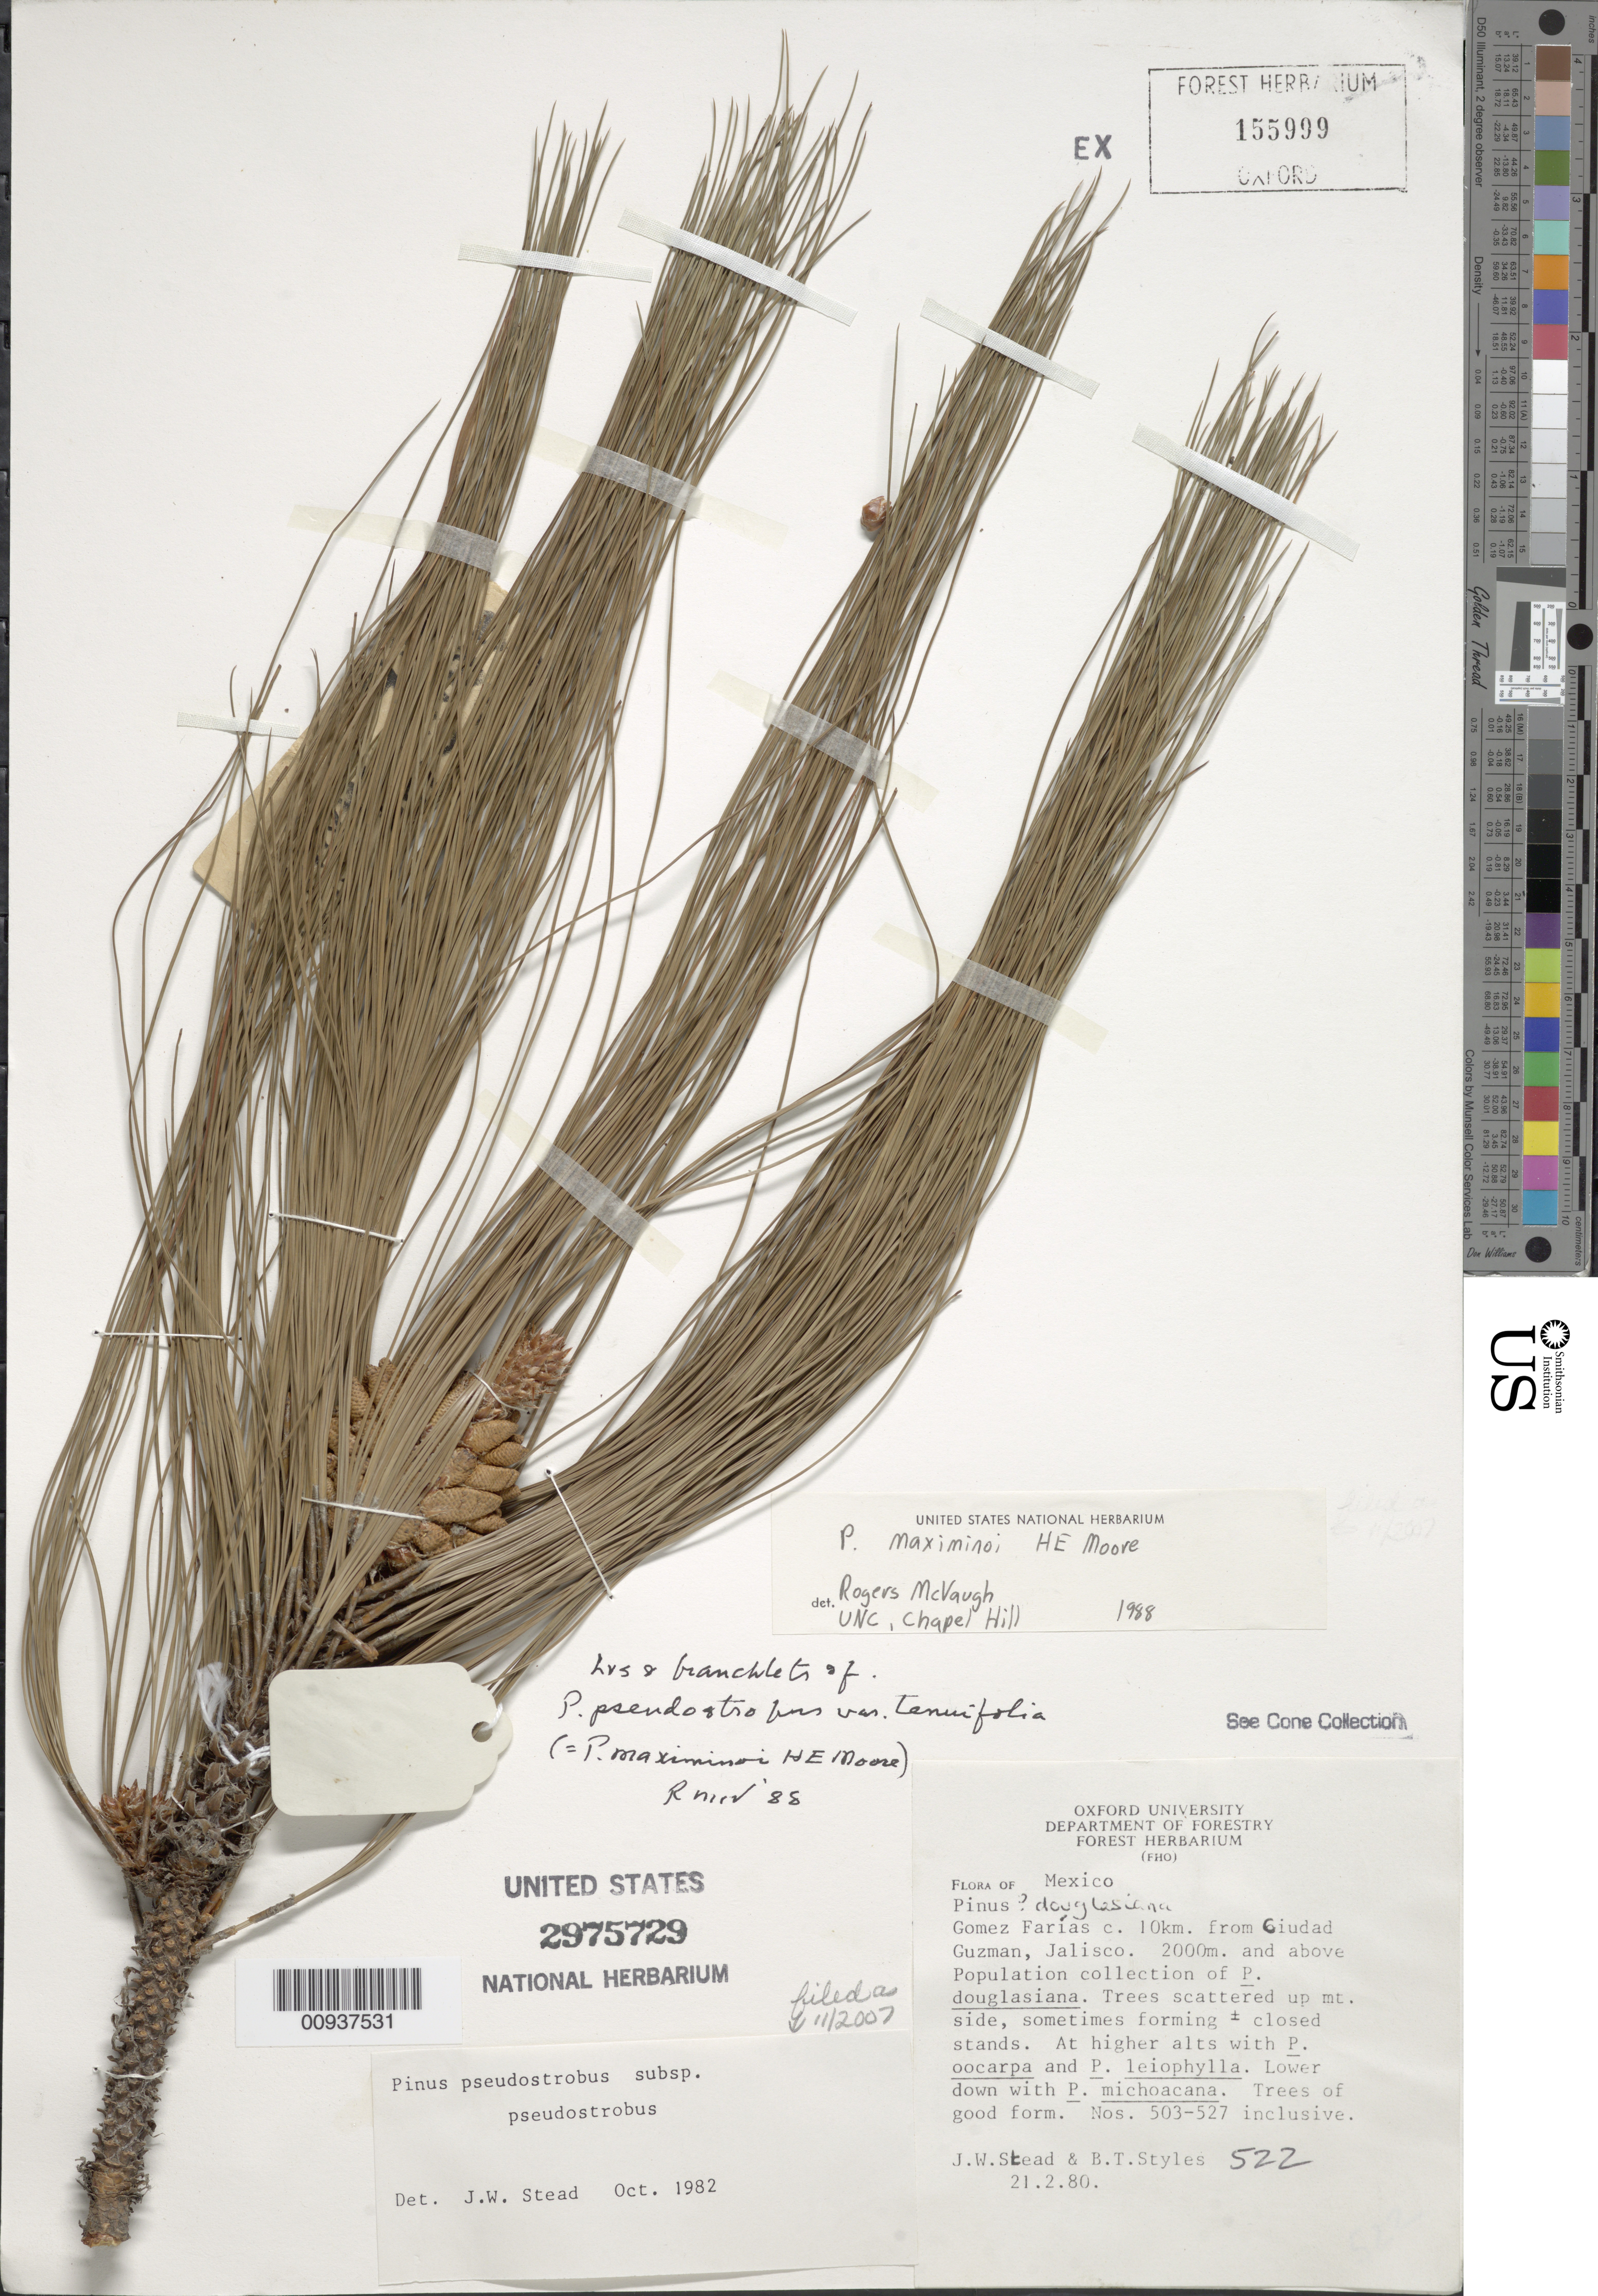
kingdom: Plantae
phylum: Tracheophyta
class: Pinopsida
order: Pinales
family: Pinaceae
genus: Pinus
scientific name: Pinus pseudostrobus subsp. pseudostrobus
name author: Lindl.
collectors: J. Stead & B. T. Styles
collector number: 522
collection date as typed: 21 Feb 1980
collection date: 1980-02-21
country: Mexico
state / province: Jalisco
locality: Gómez Farías c. 10 km. from Ciudad Guzmán.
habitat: Population collection of P. douglasiana. Trees scattered up mt. side, sometimes forming ± closed stands. At higher alts. w/P. oocarpa & P. leiophylla. Lower down w/P. michoacana.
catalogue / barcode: US 2975729